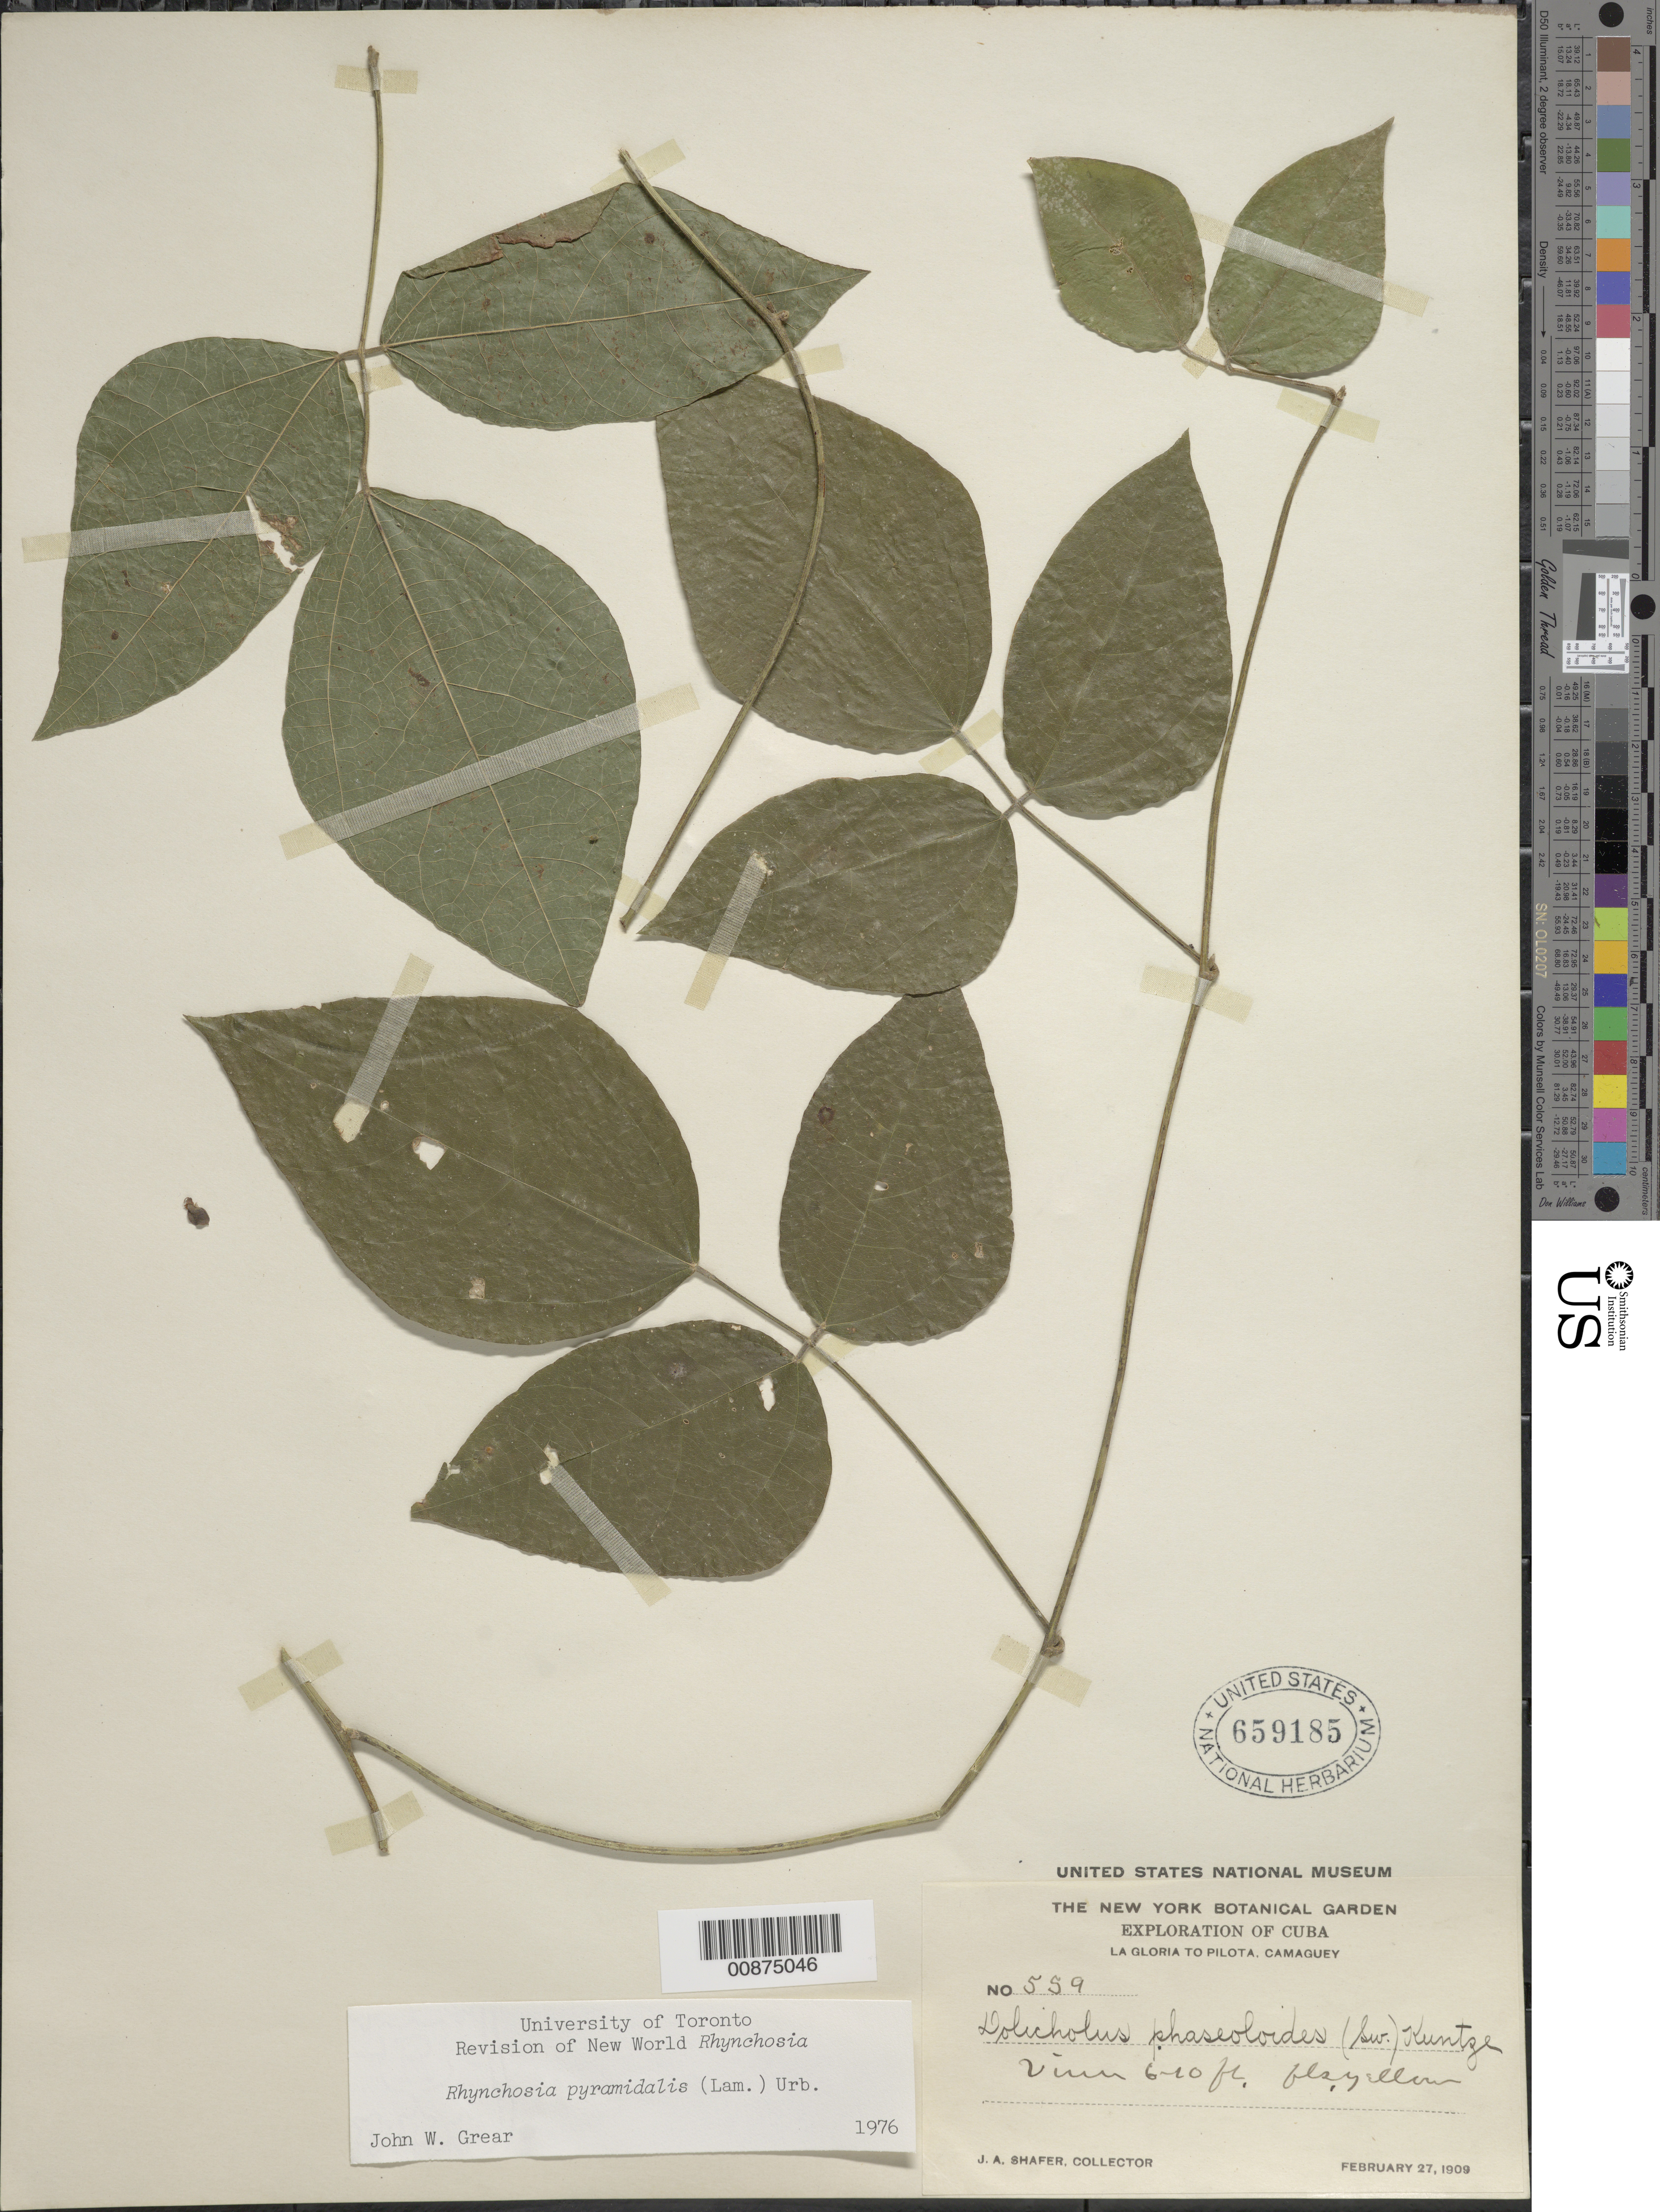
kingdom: Plantae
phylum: Tracheophyta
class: Magnoliopsida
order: Fabales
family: Fabaceae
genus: Rhynchosia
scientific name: Rhynchosia pyramidalis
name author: (Lam.) Urb.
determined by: Grear, J. W., Jr.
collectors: J. A. Shafer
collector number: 559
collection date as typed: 27 Feb 1909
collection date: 1909-02-27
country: Cuba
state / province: Camagüey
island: Cuba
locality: La Gloria to Pilota, Camaguey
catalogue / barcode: US 659185